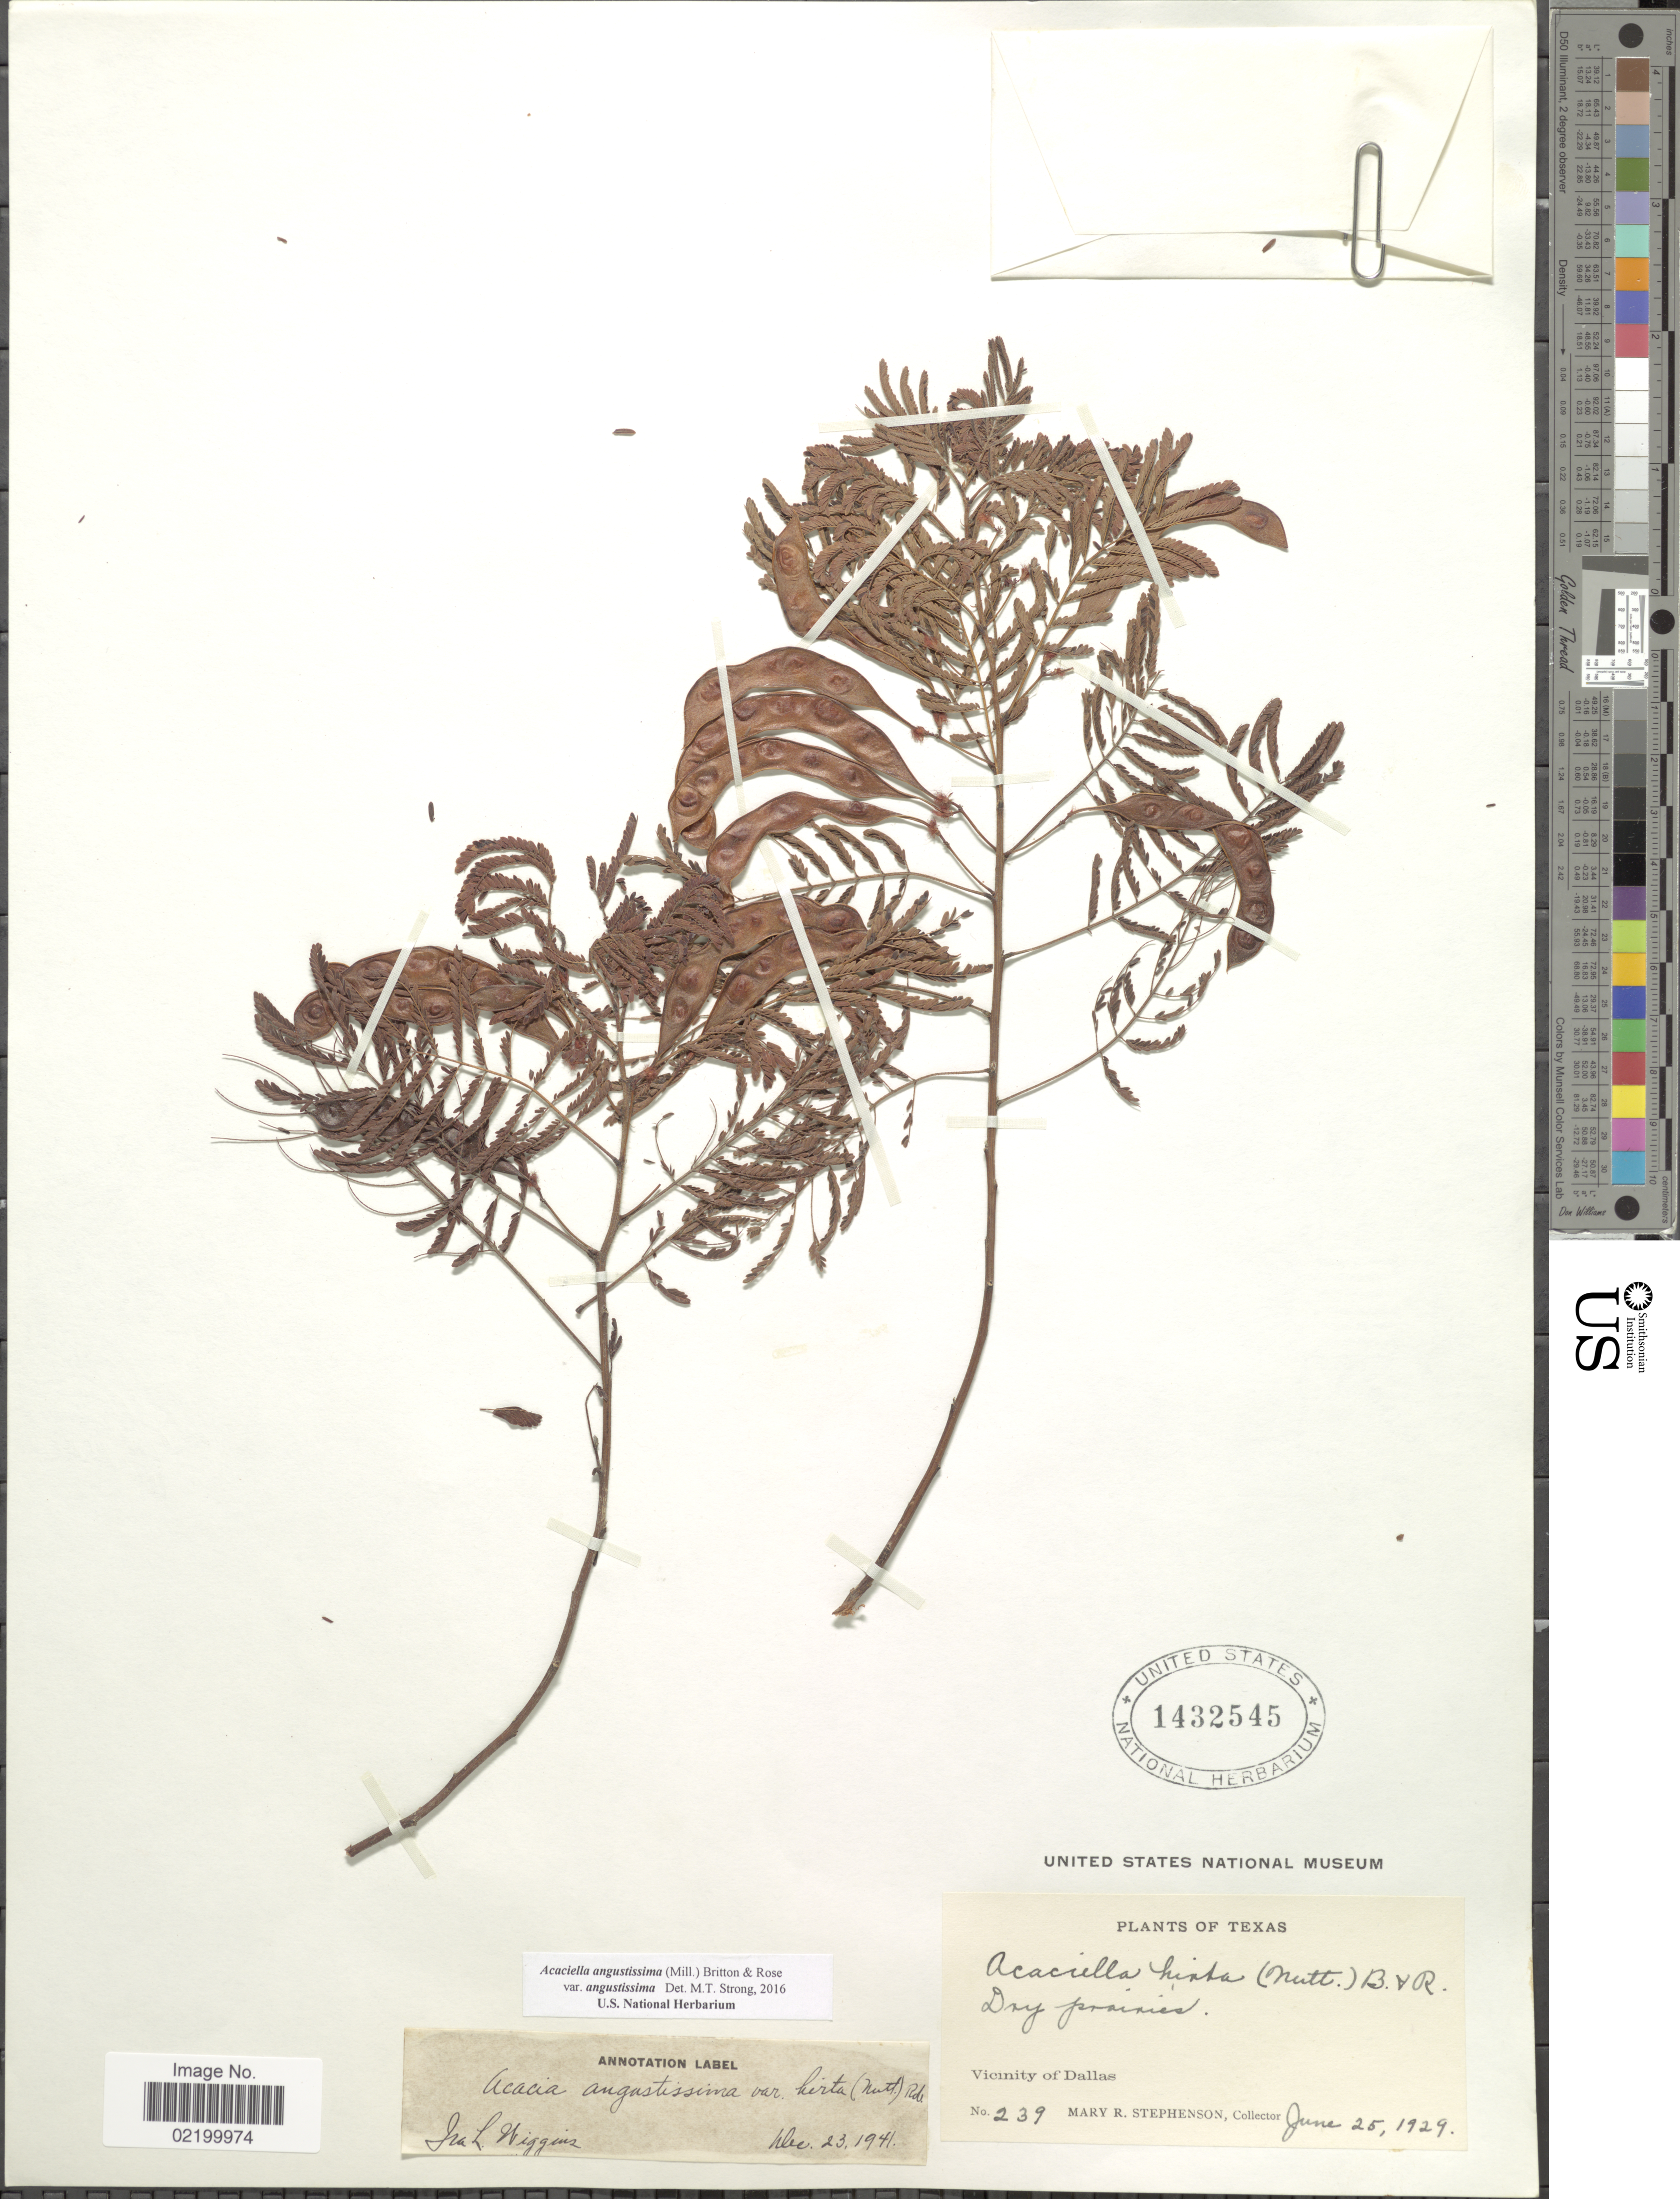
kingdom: Plantae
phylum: Tracheophyta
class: Magnoliopsida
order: Fabales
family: Fabaceae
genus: Acaciella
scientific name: Acaciella angustissima var. angustissima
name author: (Mill.) Britton & Rose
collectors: M. Stephenson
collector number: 239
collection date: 1929-06-25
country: United States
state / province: Texas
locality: Vicinity of Dallas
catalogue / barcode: US 1432545